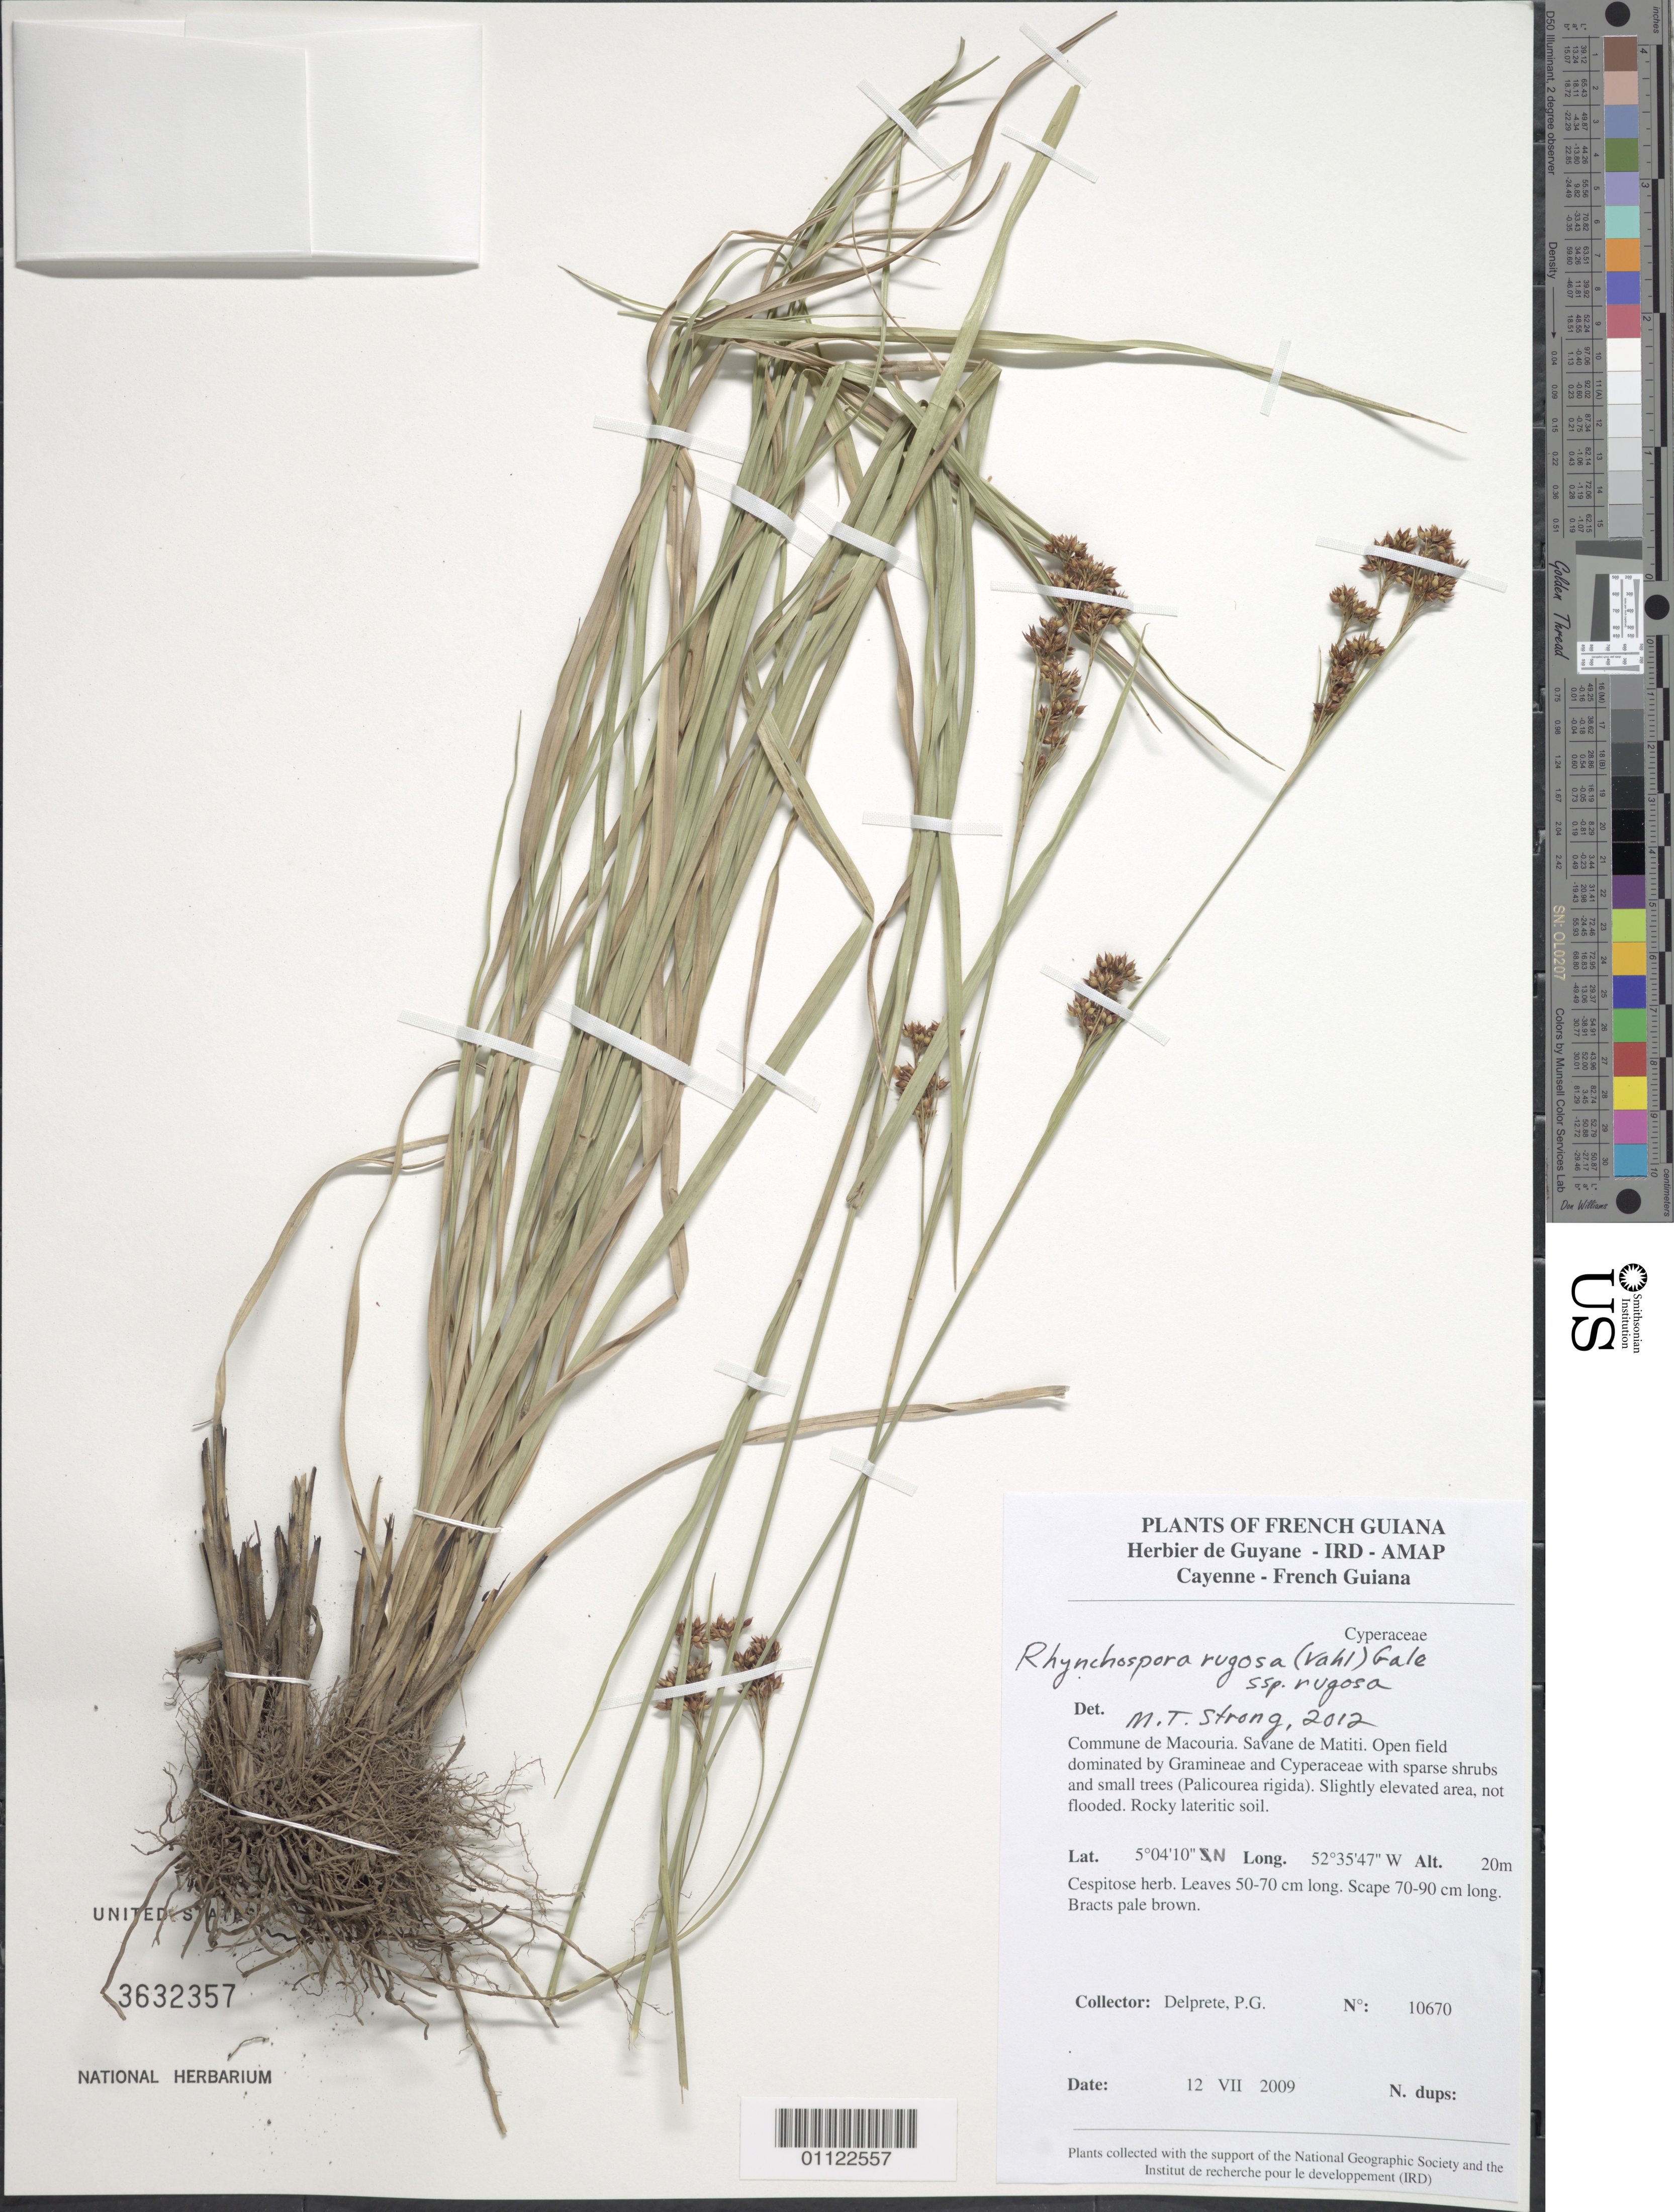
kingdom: Plantae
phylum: Tracheophyta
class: Liliopsida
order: Poales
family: Cyperaceae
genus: Rhynchospora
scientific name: Rhynchospora rugosa subsp. rugosa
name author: (Vahl) Gale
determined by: Strong, M. T., (US), Smithsonian Institution - National Museum of Natural History (UNITED STATES)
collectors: P. G. Delprete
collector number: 10670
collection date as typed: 12-Jul-09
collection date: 2009-07-12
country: French Guiana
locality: Commune de Macouria. Savane de Matiti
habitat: Open field dominated by Gramineae and Cyperaceae with sparse shrubs and small trees (Palicourea rigida). Slightly elevated area, not flooded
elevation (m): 20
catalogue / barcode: US 3632357